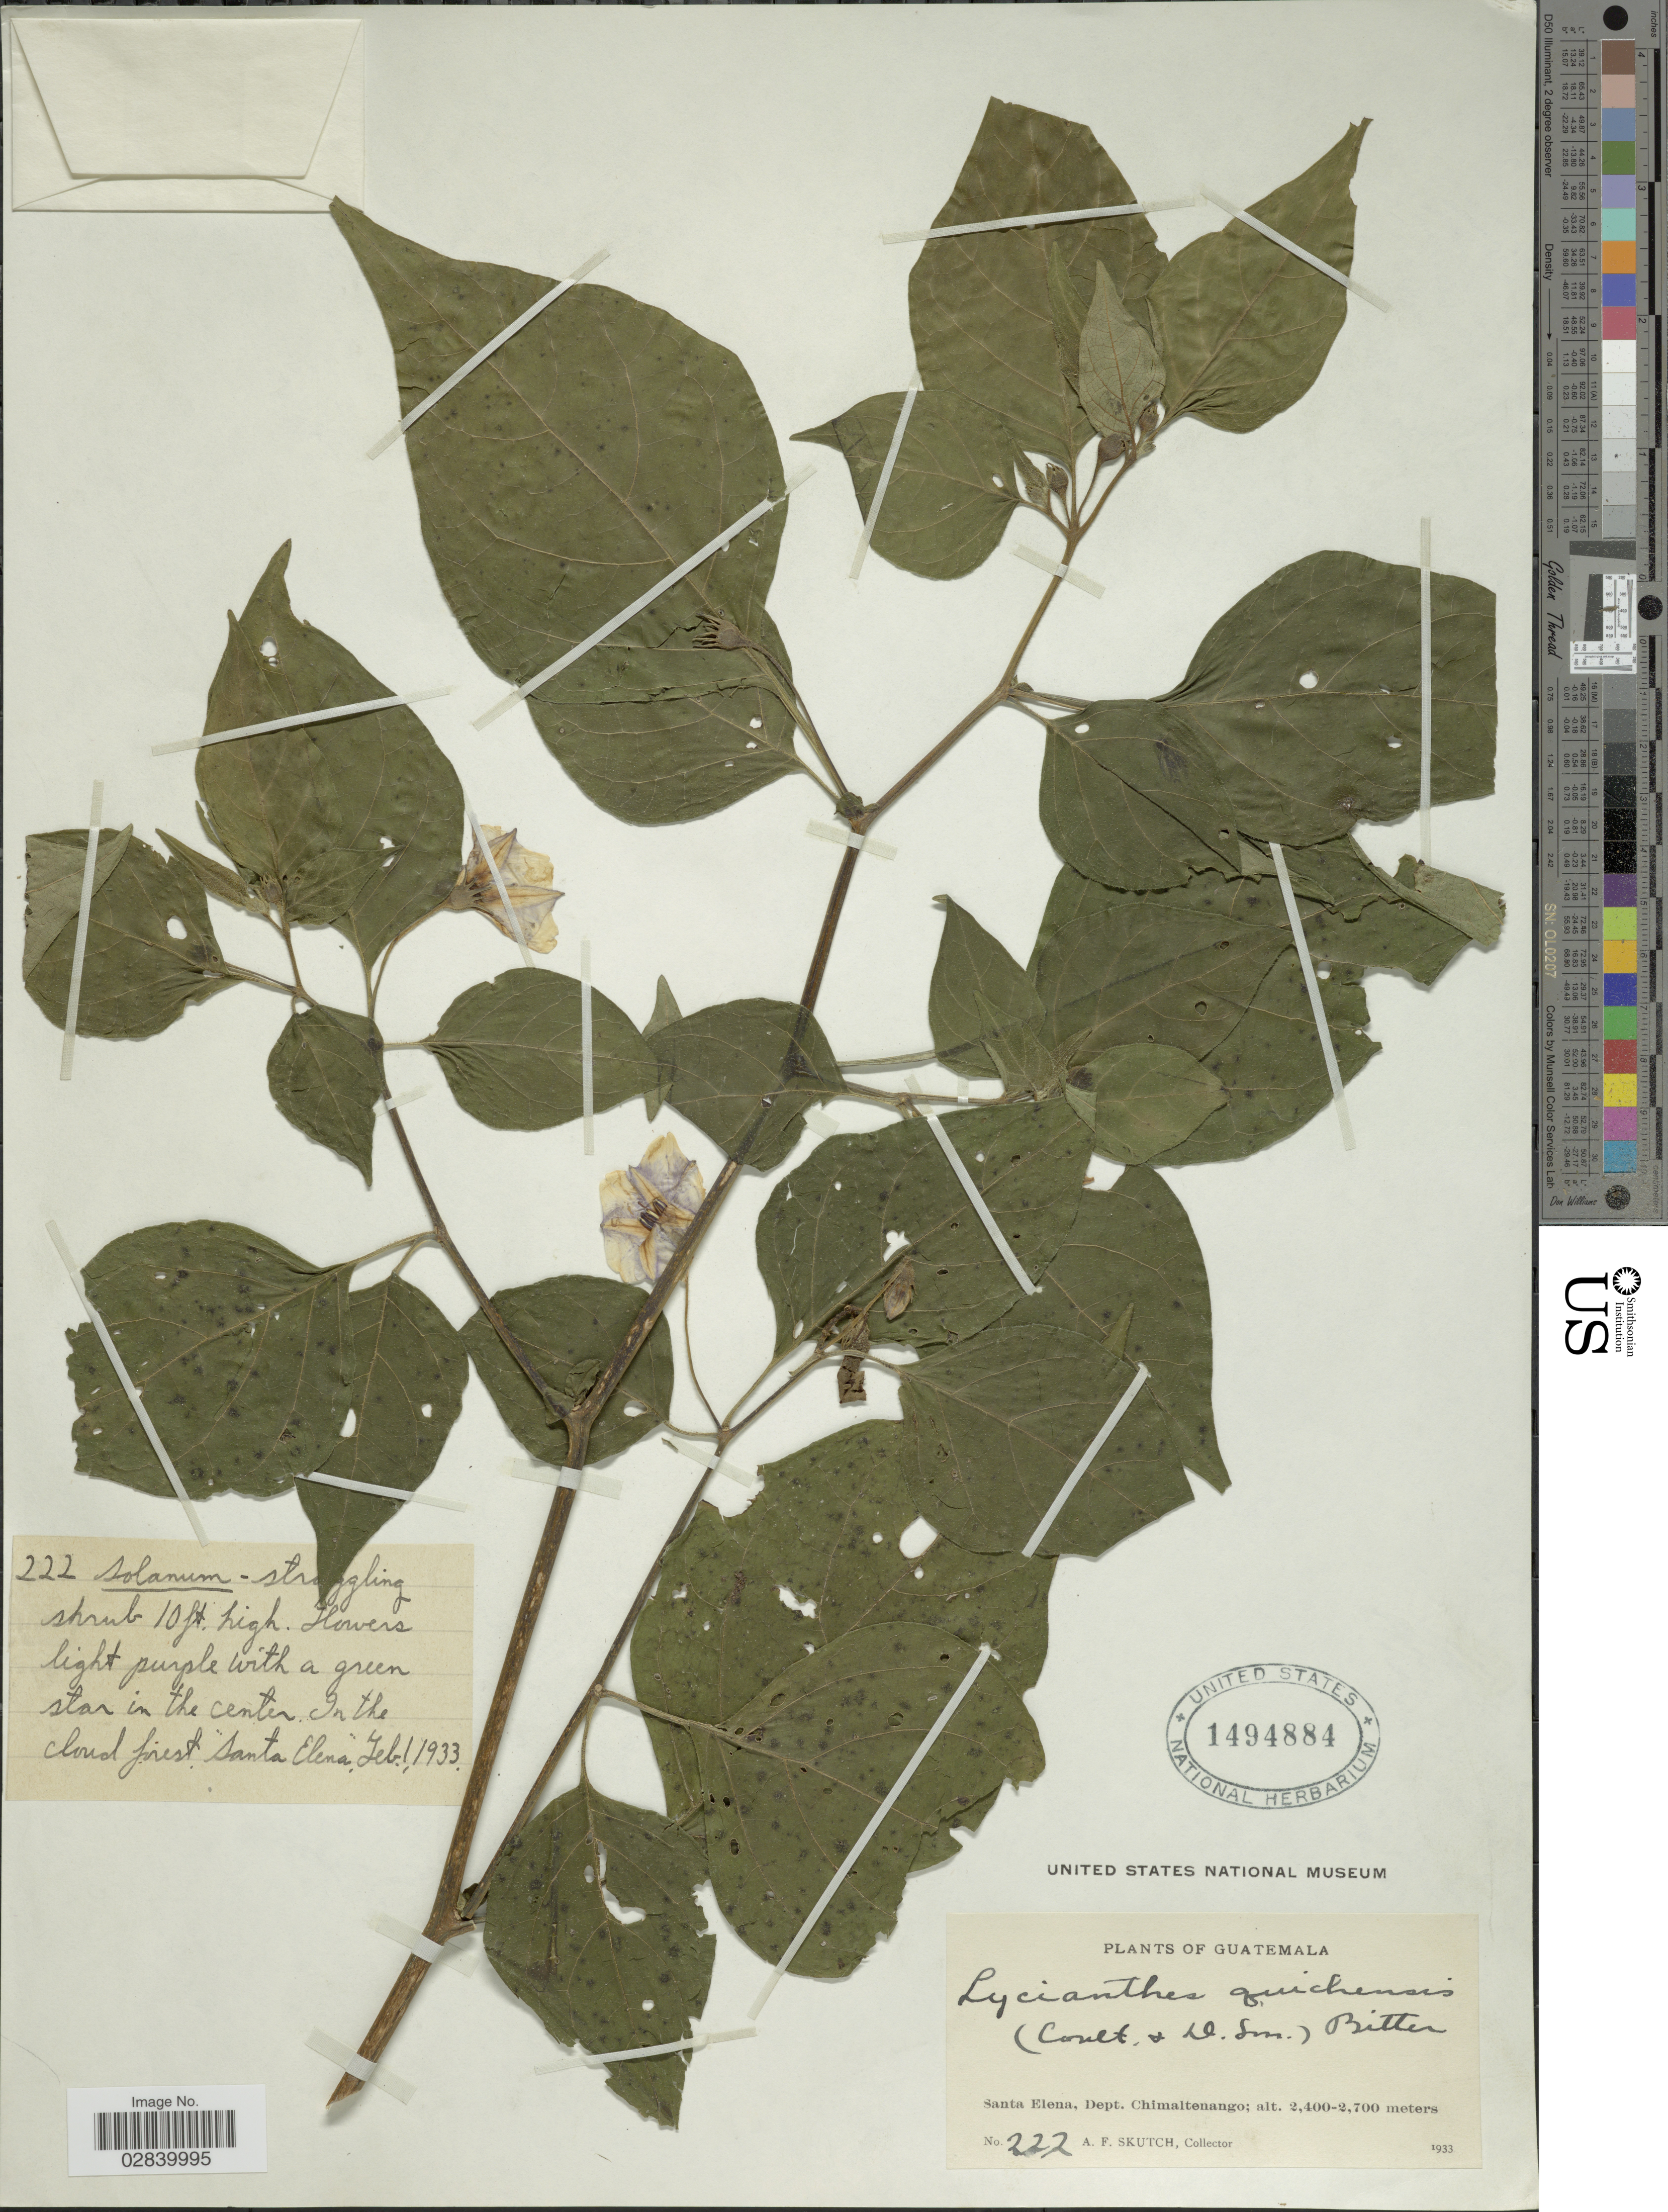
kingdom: Plantae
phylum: Tracheophyta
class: Magnoliopsida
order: Solanales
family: Solanaceae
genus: Lycianthes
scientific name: Lycianthes quichensis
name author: (J.M. Coult. & Donn. Sm.) Bitter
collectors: A. F. Skutch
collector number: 222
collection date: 1933-02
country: Guatemala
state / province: Chimaltenango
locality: In the cloud forest Santa Elena, Dept. Chimaltenango.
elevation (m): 2400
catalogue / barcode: US 1494884